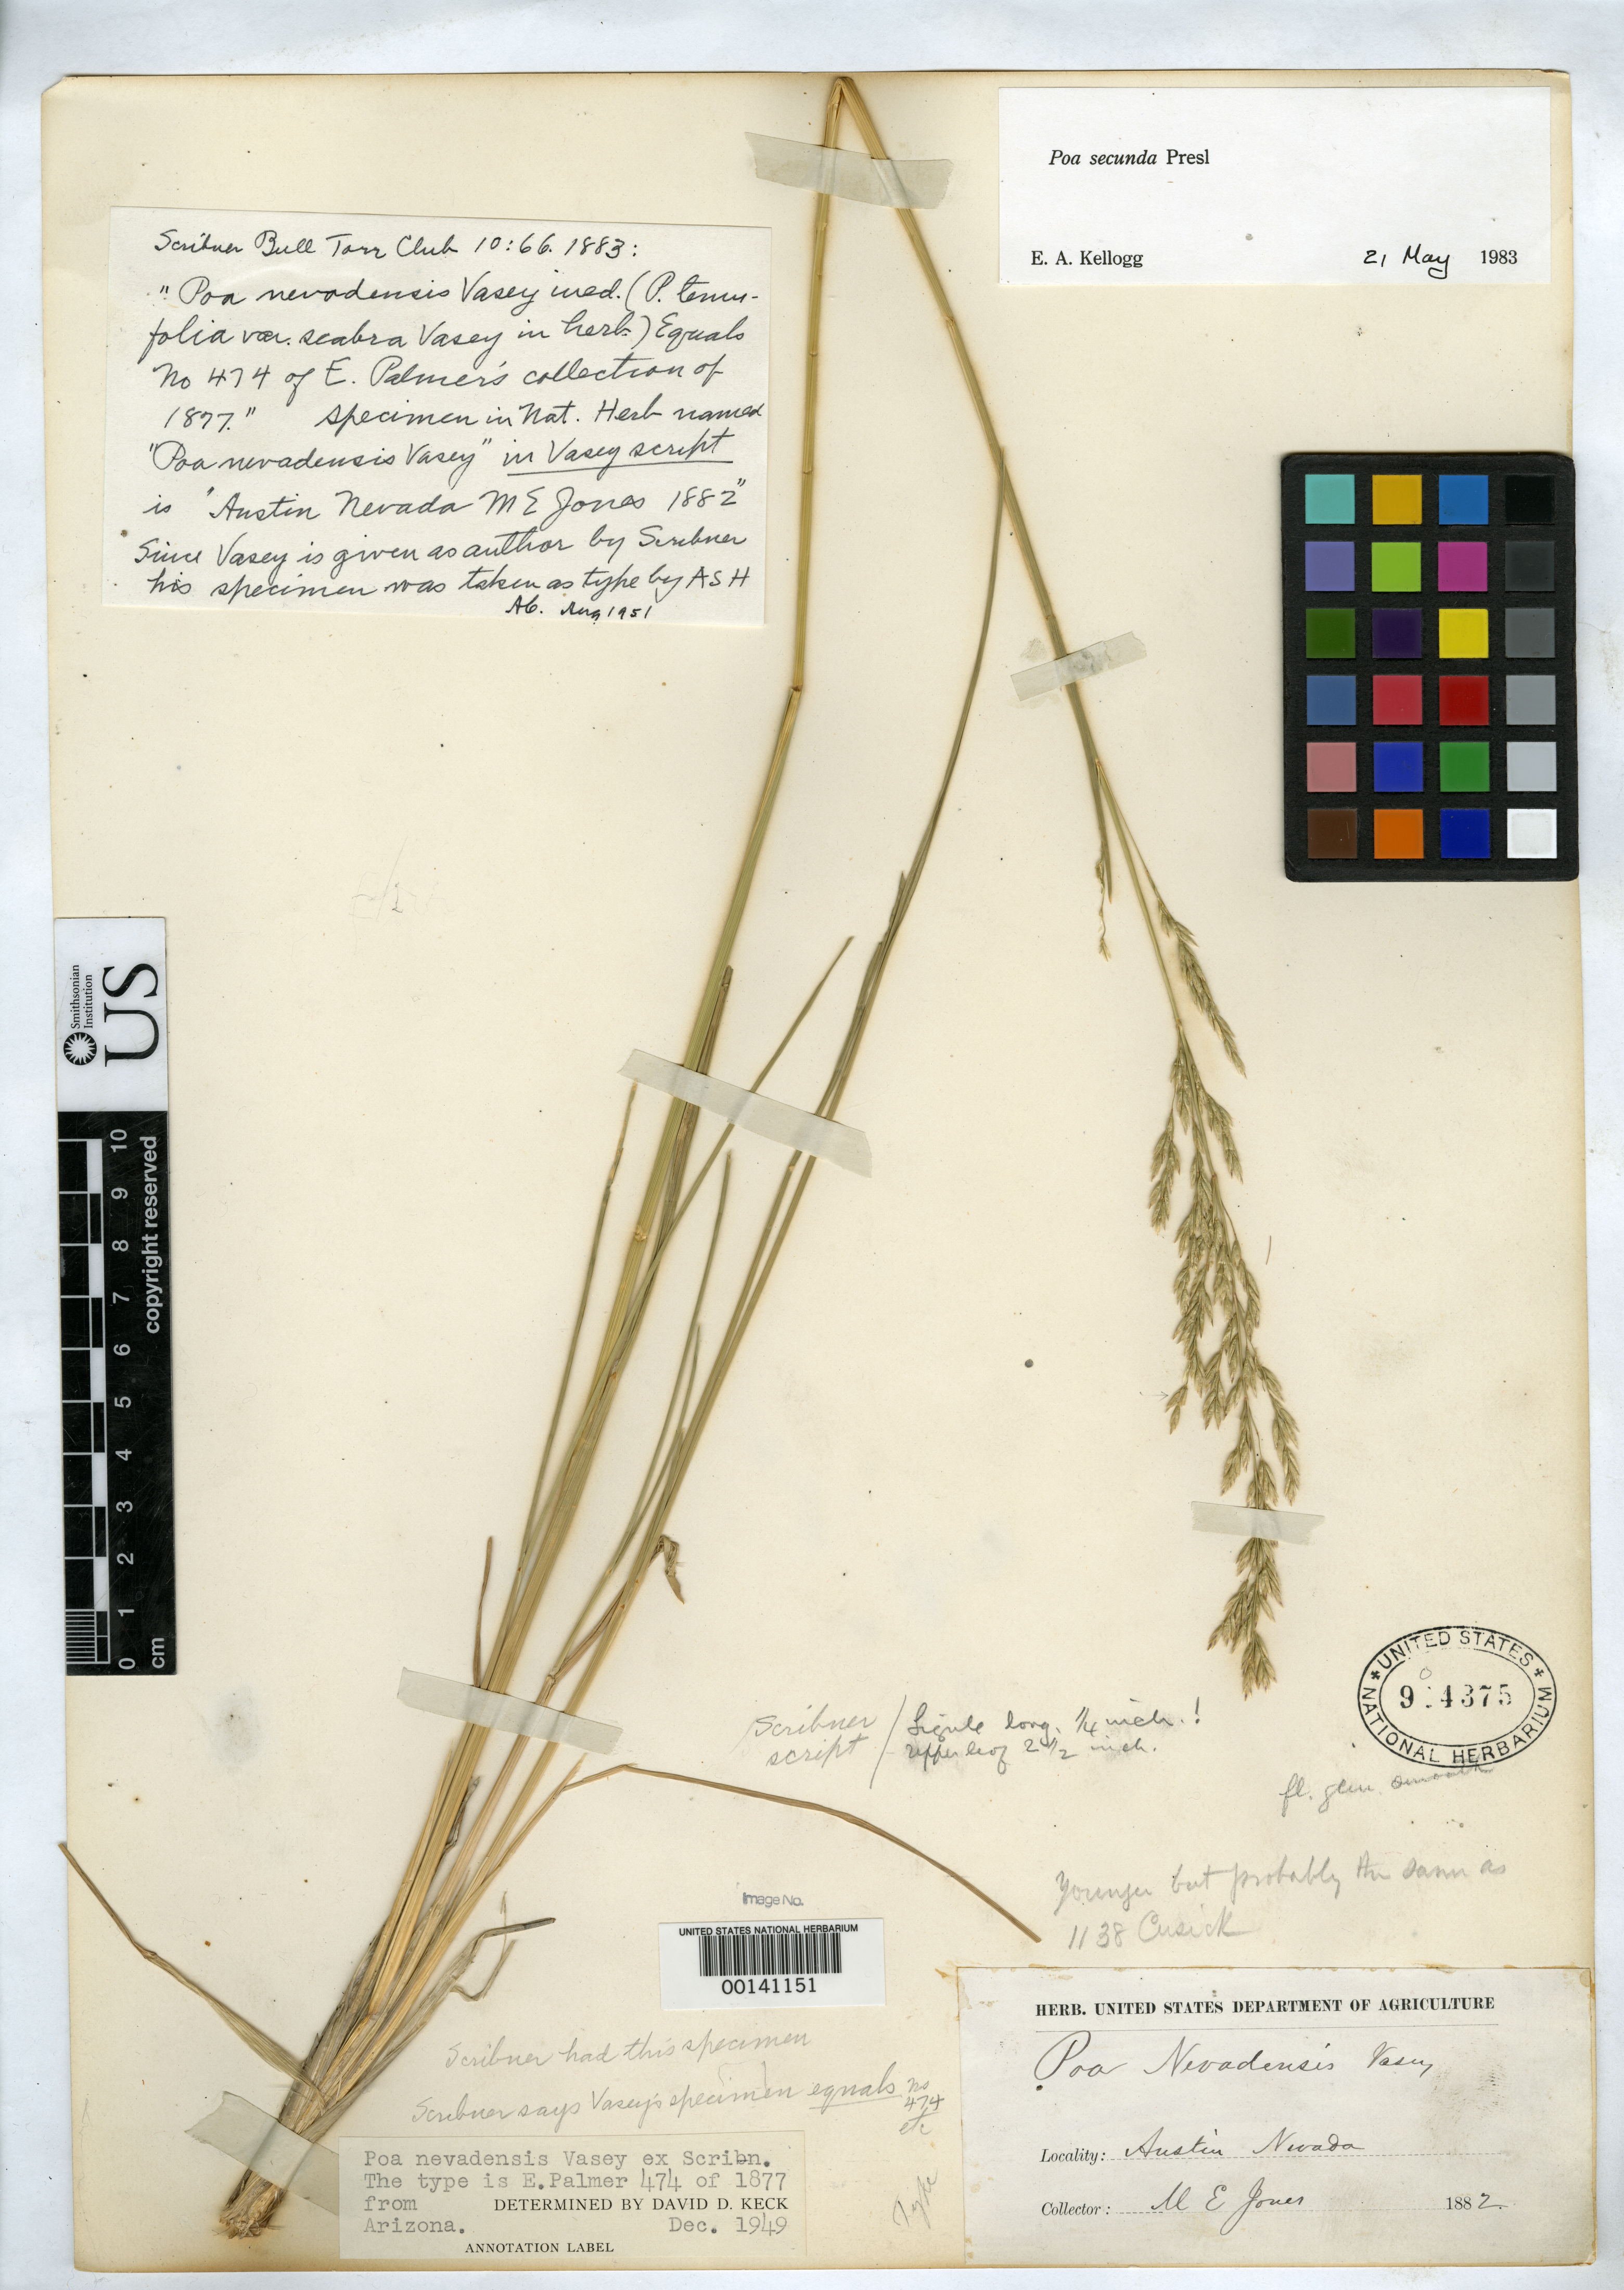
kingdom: Plantae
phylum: Tracheophyta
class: Liliopsida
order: Poales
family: Poaceae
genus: Poa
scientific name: Poa nevadensis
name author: Vasey ex Scribn.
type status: Possible Type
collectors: M. E. Jones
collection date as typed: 1882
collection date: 1882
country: United States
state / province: Nevada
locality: Austin.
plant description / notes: Dubiously a type (not mentioned in protologue) but probably original material. This specimen (Jones s.n., 1882, Nevada) was taken as the type by Hitchcock, presumably because it is the only original material (?) from Nevada. Described in an article about grasses collected in Washington Territory by Brandegee & Tweedy; no such specimens found at US but additional US specimens collected by Vasey in Washington Territory in 1883 may be additional original material (name published June 1883). Protologue, "Poa Nevadensis, Vasey, ined. (P. tenuifolia, var. scabra, Vasey, in herb.) Equals No. 474 of Palmer's collection of 1877."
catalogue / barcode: US 904375A